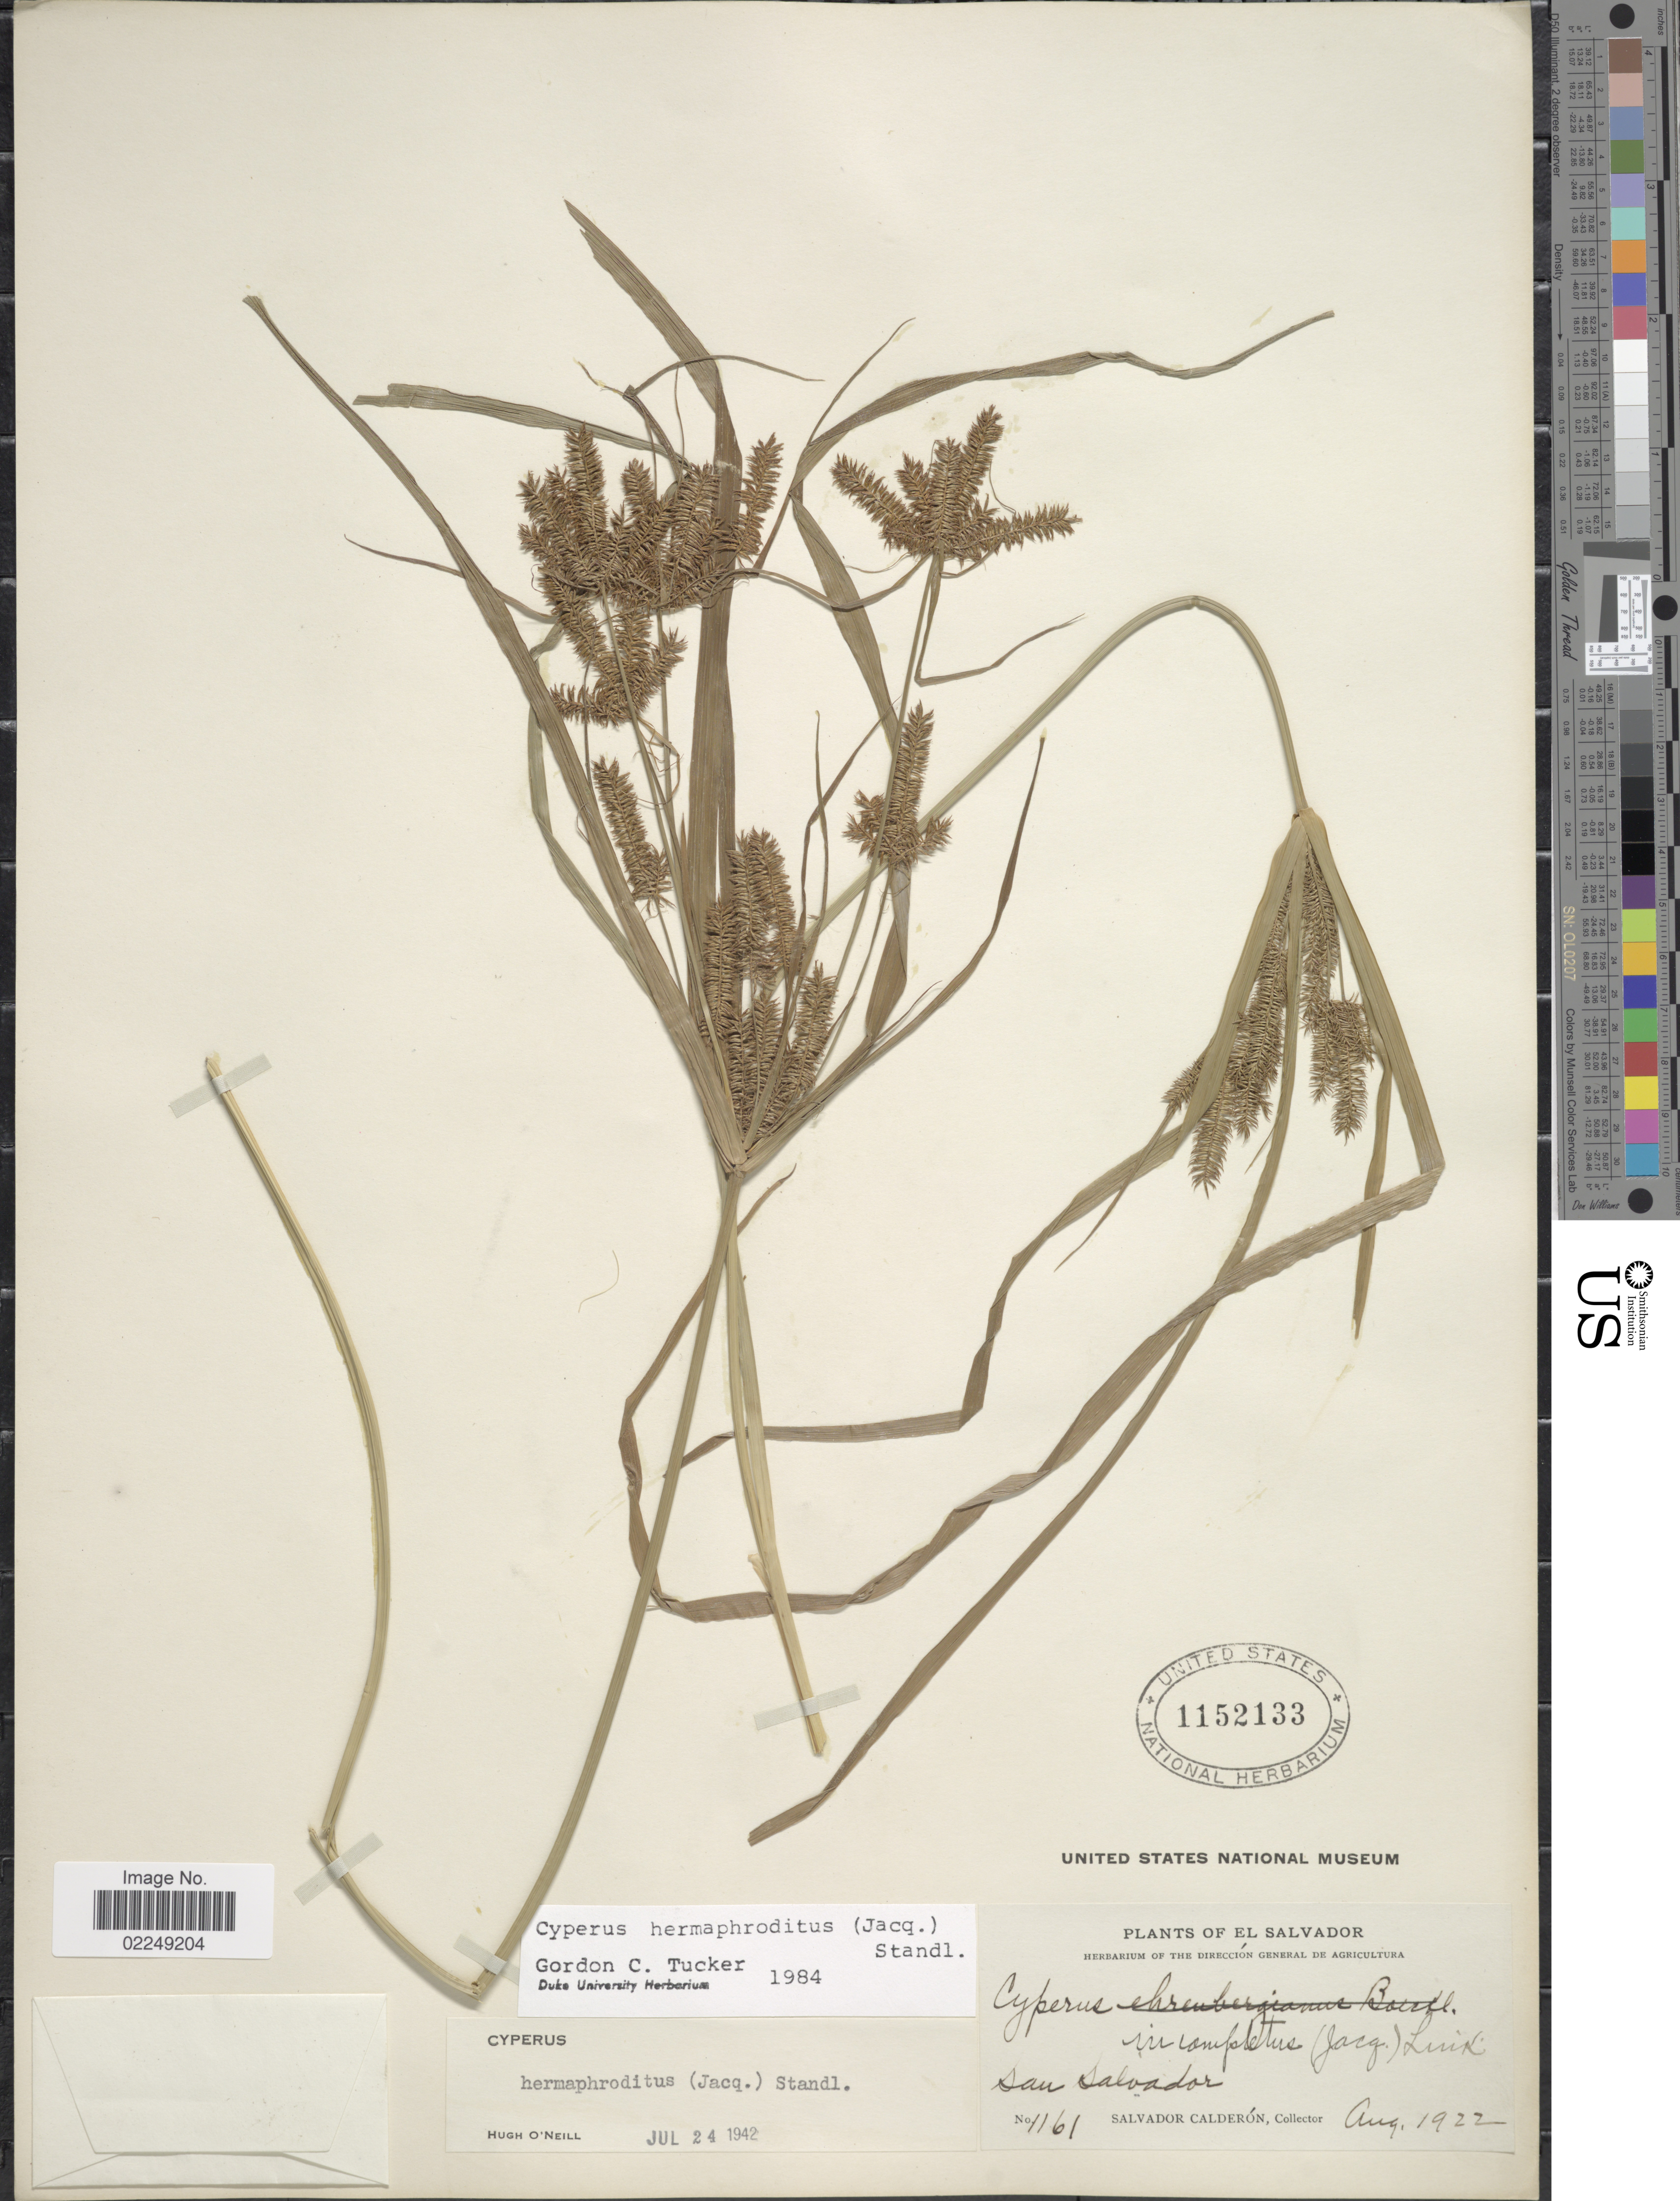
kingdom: Plantae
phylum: Tracheophyta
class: Liliopsida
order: Poales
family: Cyperaceae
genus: Cyperus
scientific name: Cyperus hermaphroditus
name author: (Jacq.) Standl.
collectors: S. Calderón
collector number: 1161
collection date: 1922-08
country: El Salvador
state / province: San Salvador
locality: San Salvador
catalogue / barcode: US 1152133